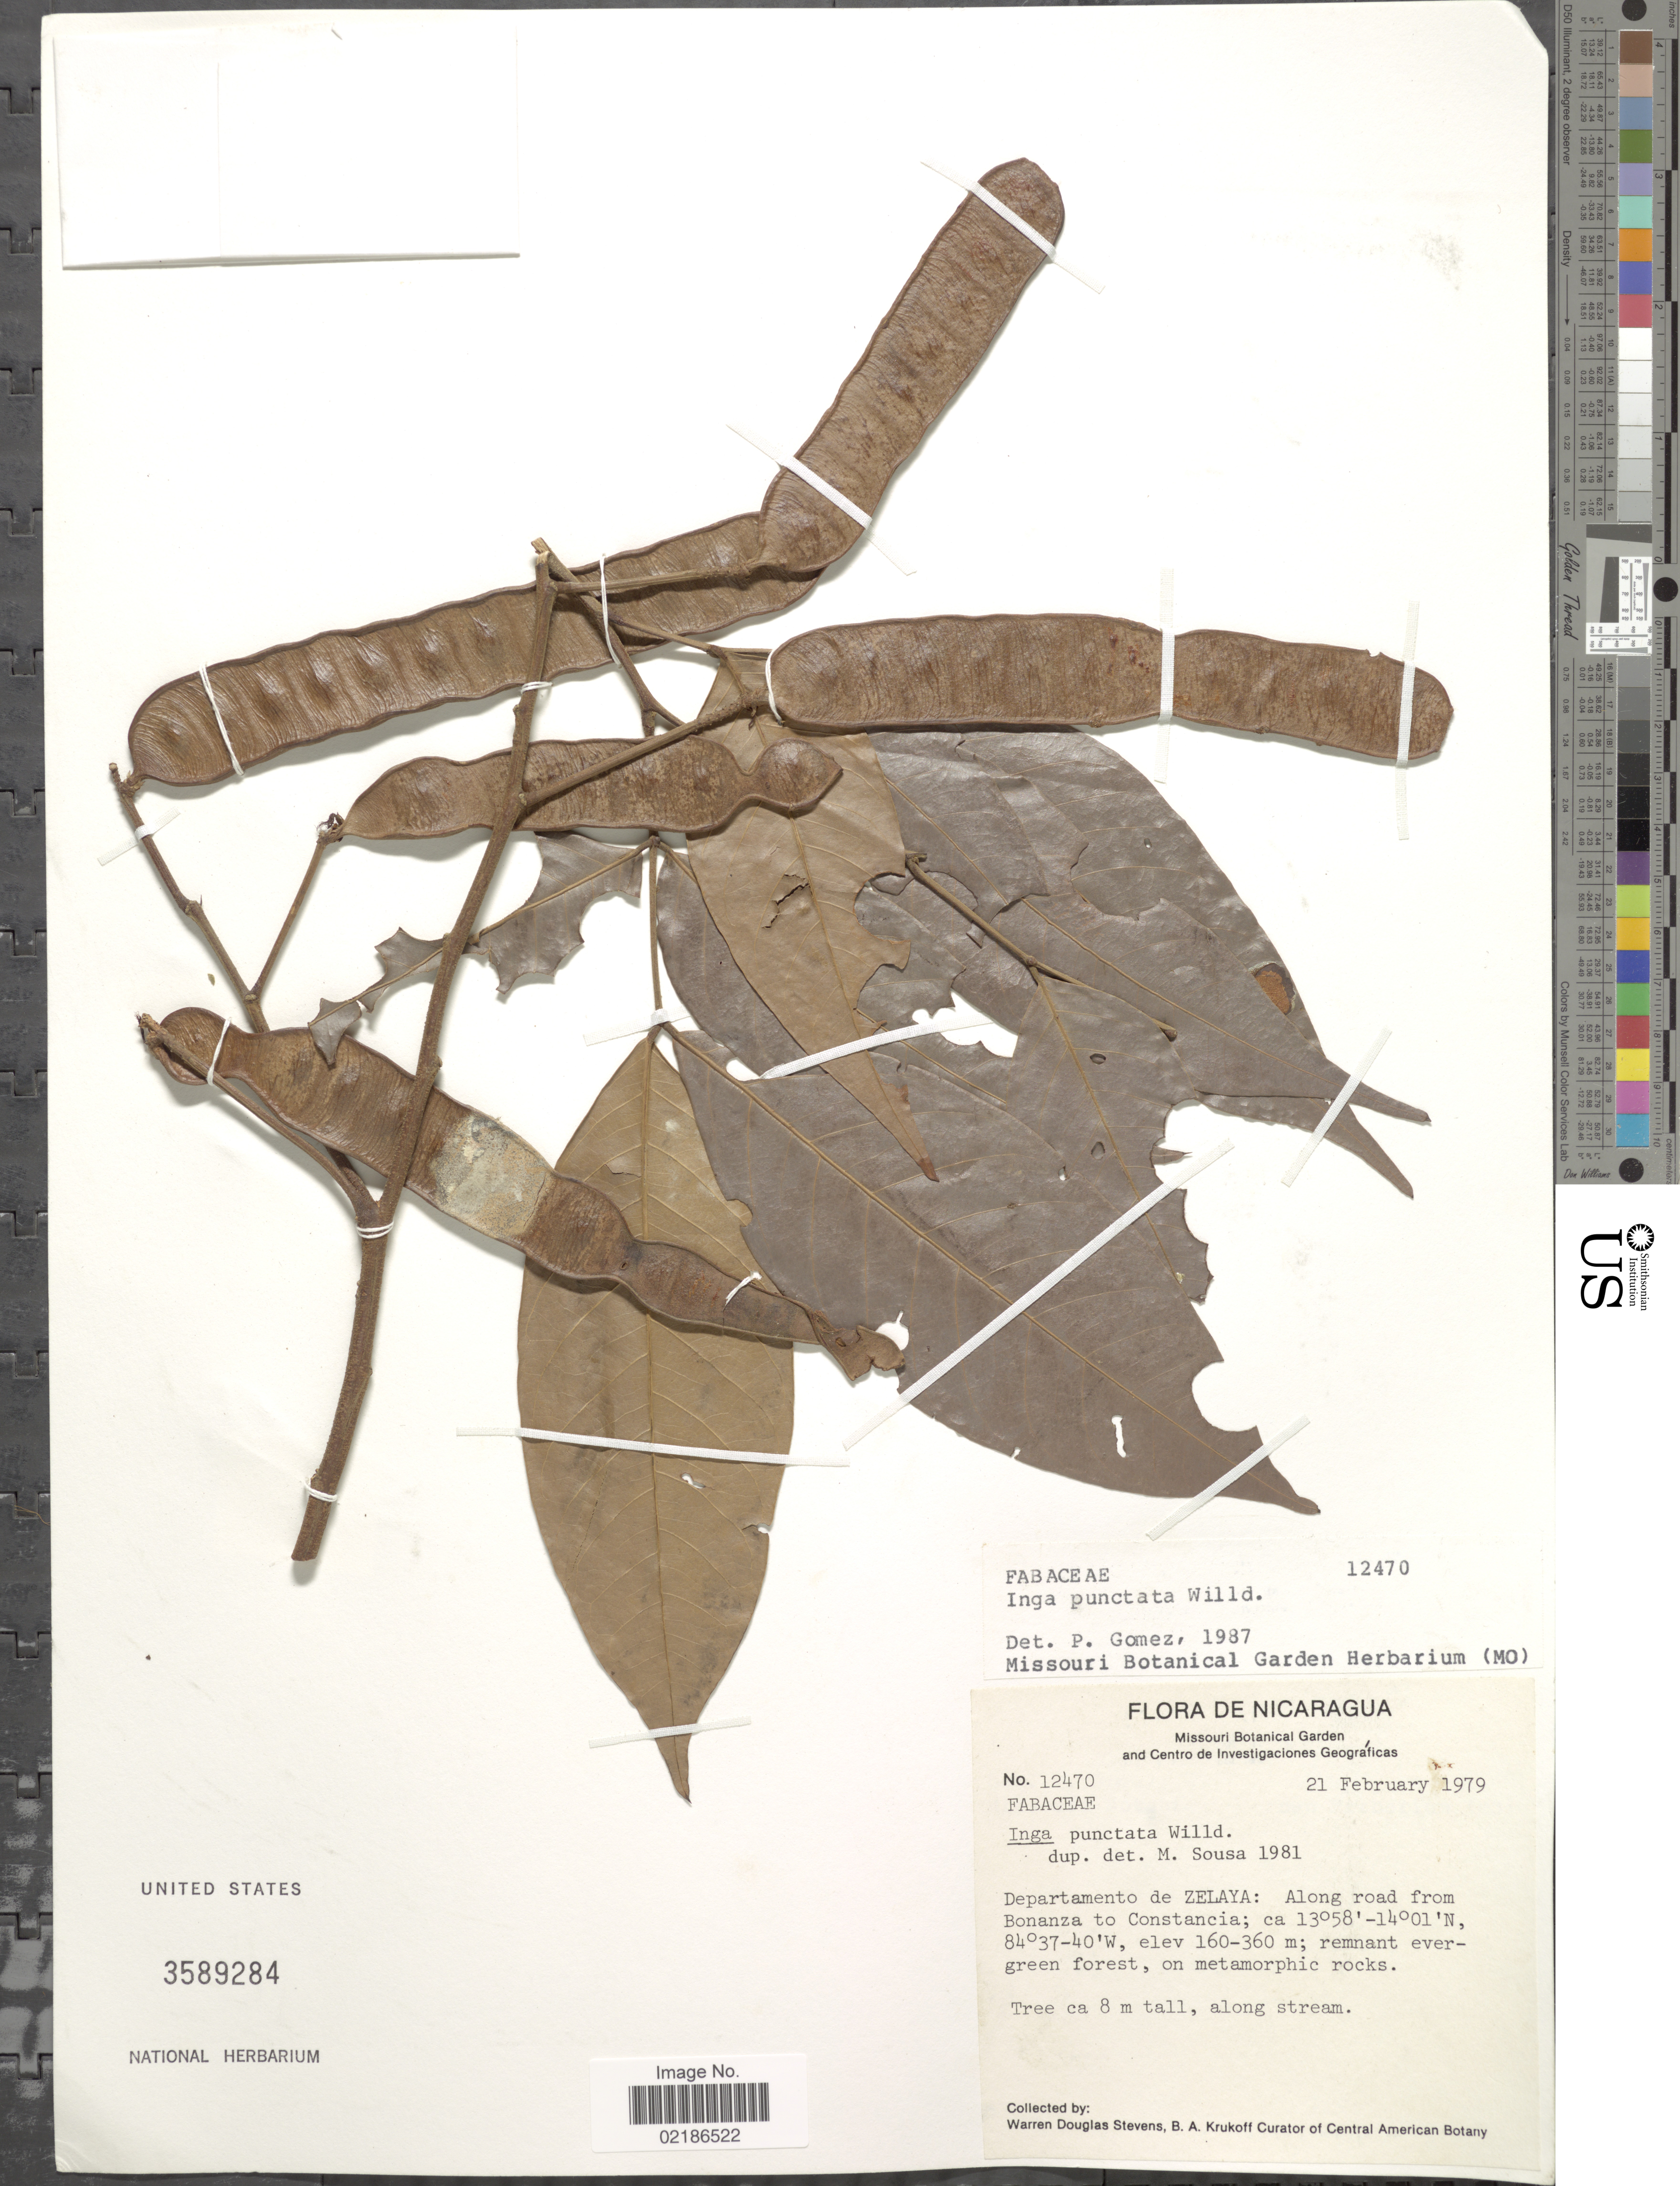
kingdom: Plantae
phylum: Tracheophyta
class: Magnoliopsida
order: Fabales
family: Fabaceae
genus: Inga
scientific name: Inga punctata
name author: Willd.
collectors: W. D. Stevens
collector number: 12470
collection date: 1979-02-21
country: Nicaragua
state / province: Atlantico Norte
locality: Departamento de Zelaya, Along road from Bonanza to Constancia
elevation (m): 160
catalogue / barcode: US 3589284